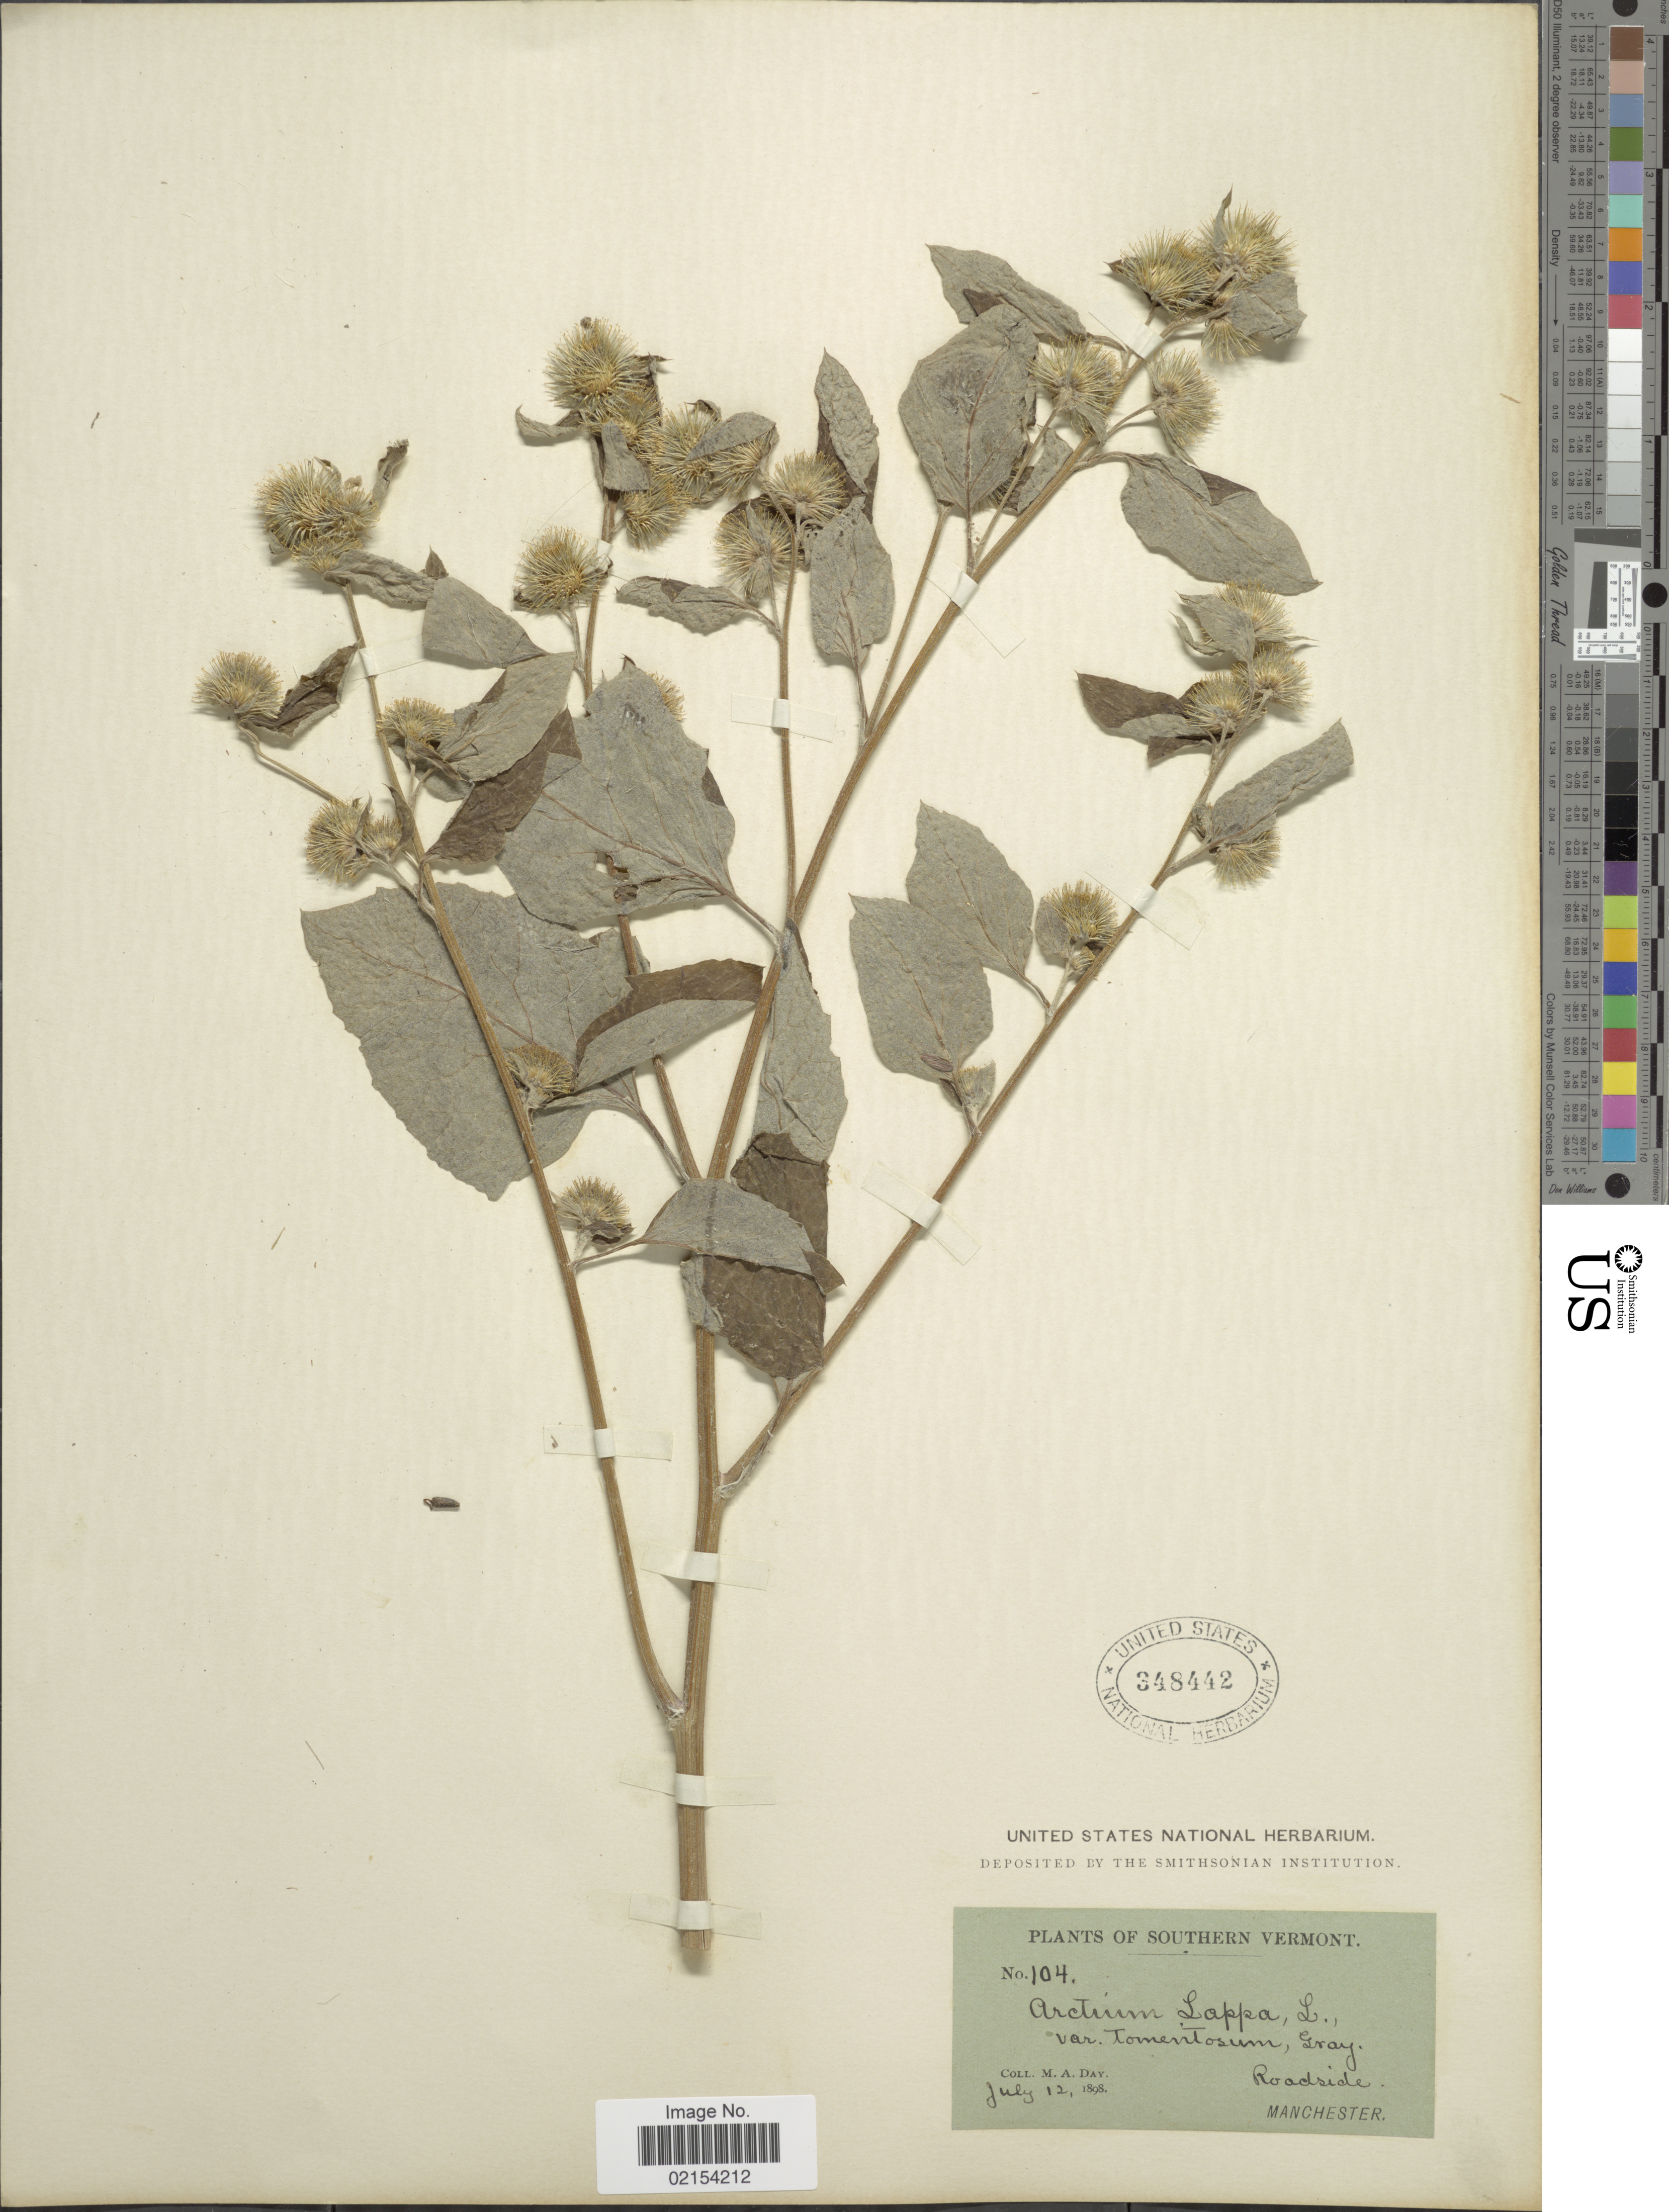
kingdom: Plantae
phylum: Tracheophyta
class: Magnoliopsida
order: Asterales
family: Asteraceae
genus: Arctium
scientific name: Arctium minus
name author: (Hill) Bernh.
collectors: M. Day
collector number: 104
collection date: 1898-07-12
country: United States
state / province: Vermont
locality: Southern Vermont. Roadside Manchester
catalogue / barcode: US 348442